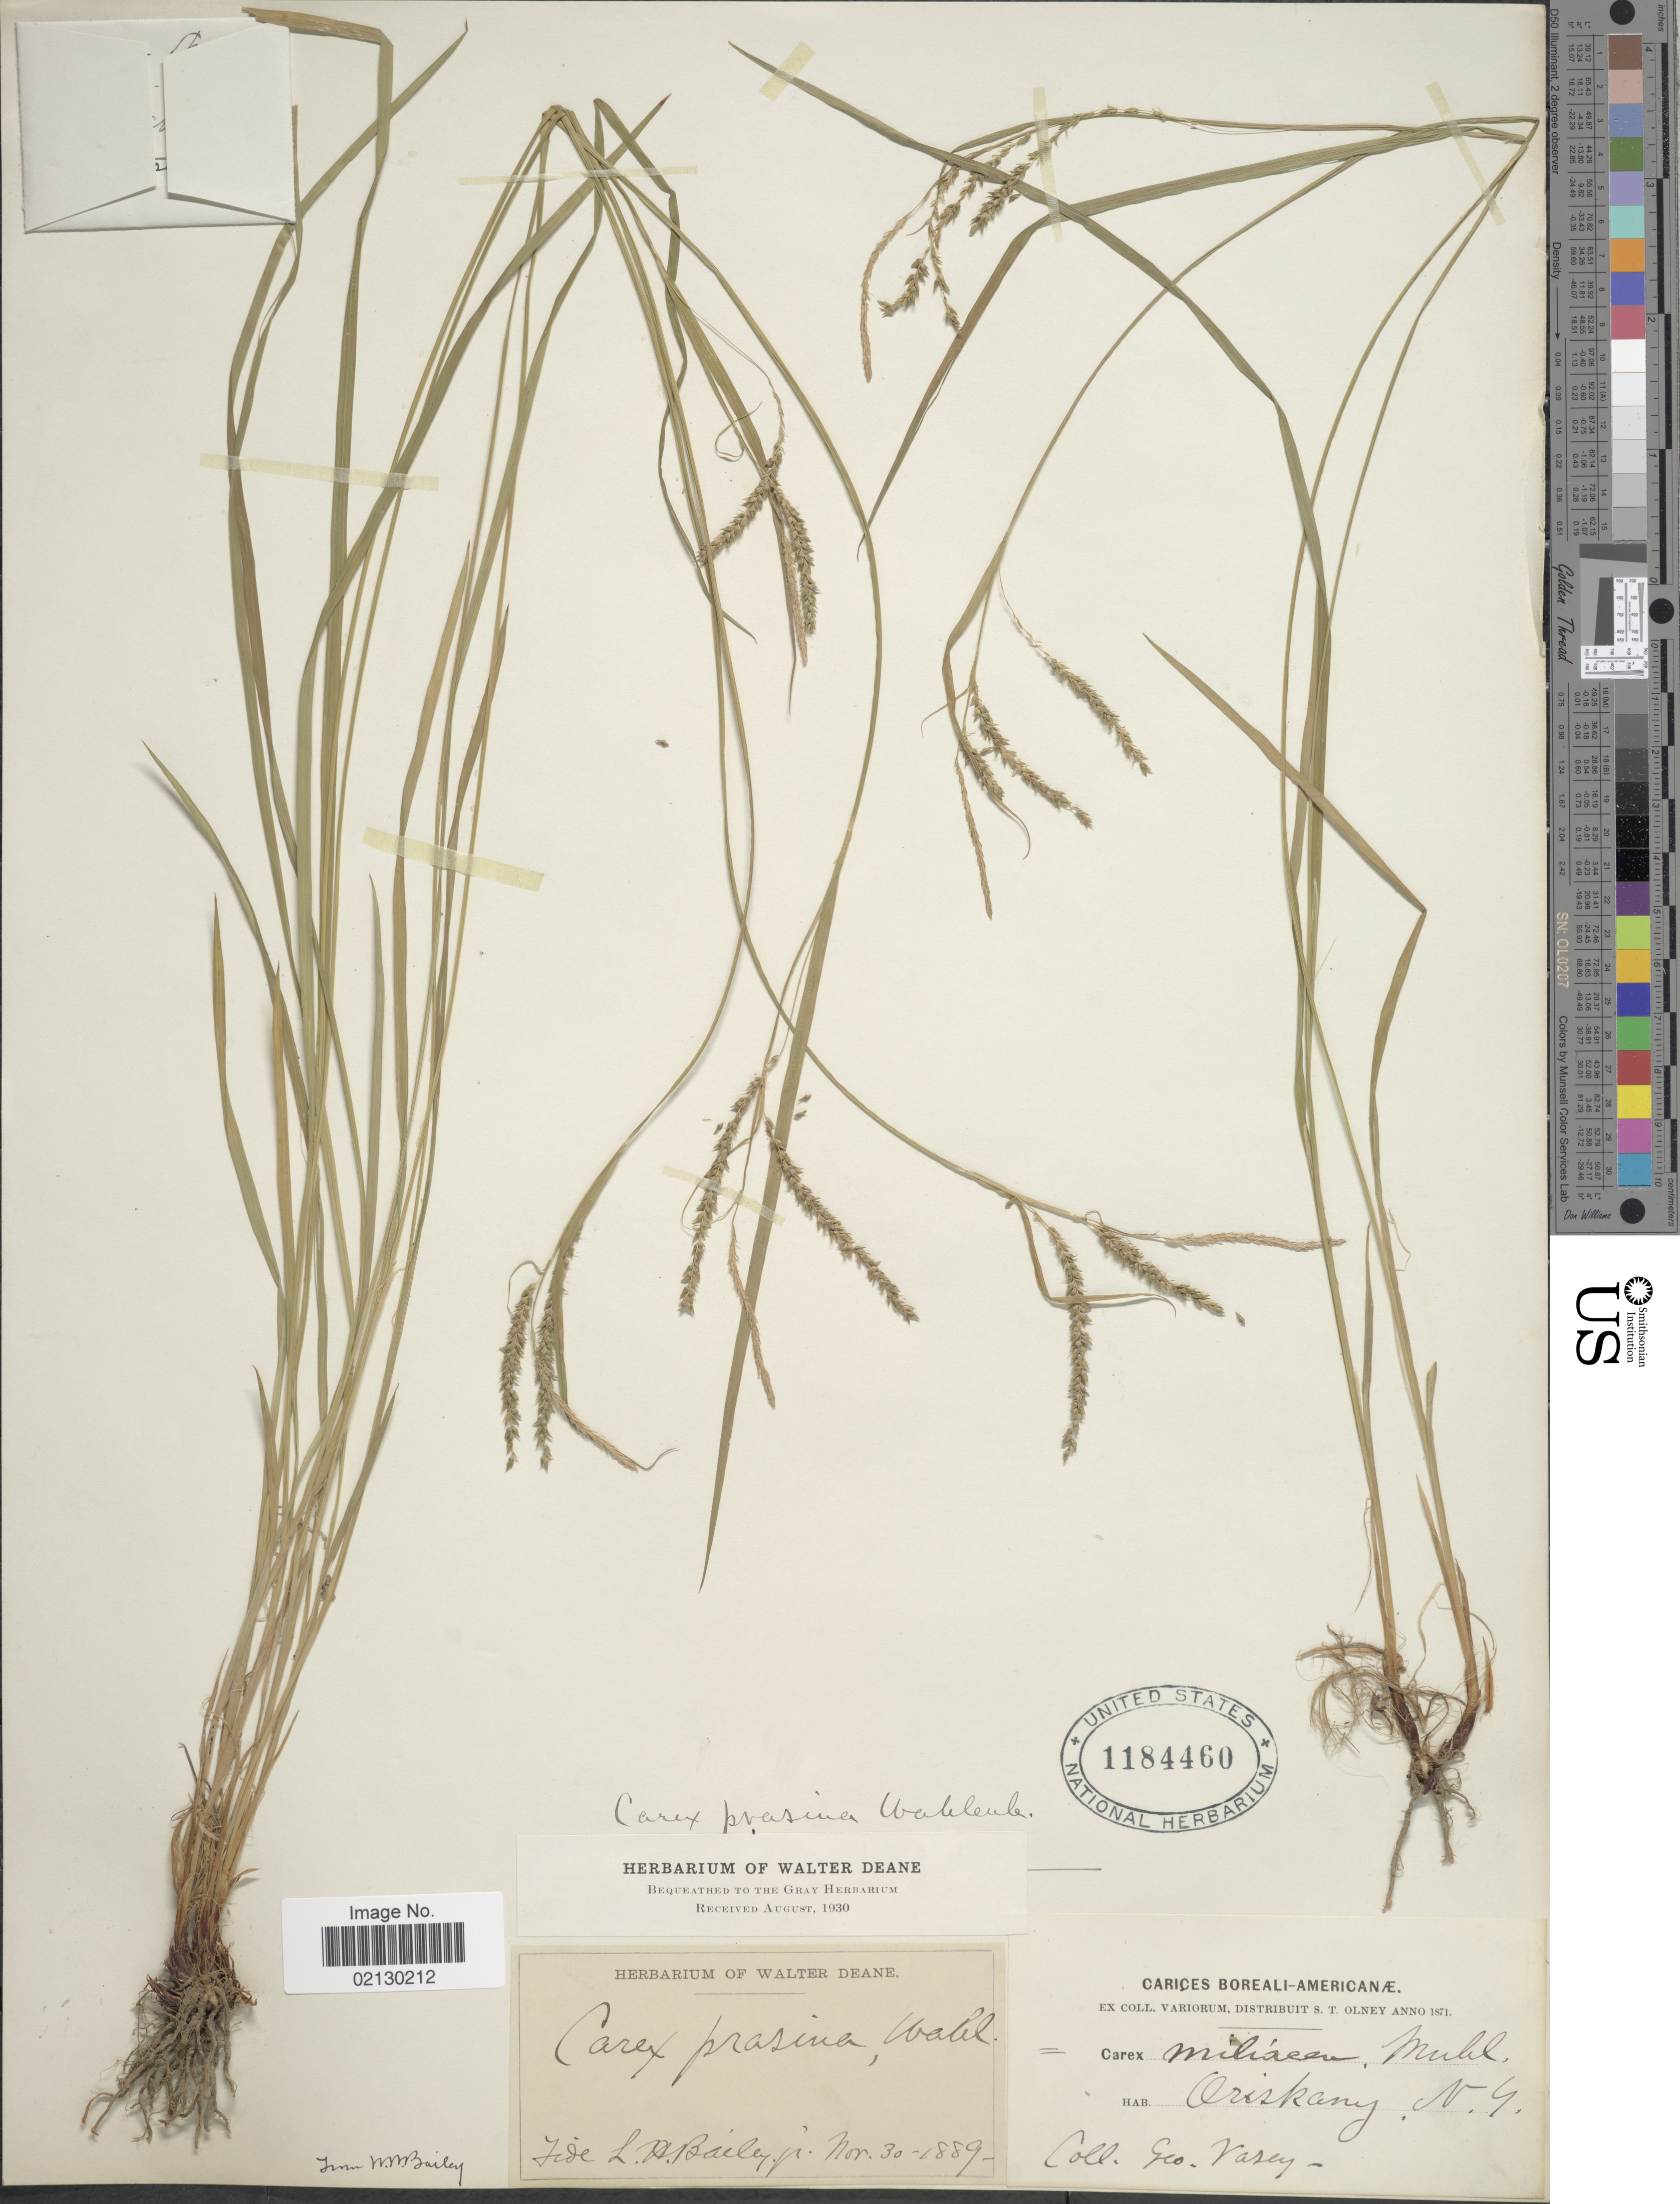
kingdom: Plantae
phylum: Tracheophyta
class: Liliopsida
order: Poales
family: Cyperaceae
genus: Carex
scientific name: Carex prasina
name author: Wahlenb.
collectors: G. Vasey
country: United States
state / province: New York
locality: Oriskany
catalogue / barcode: US 1184460